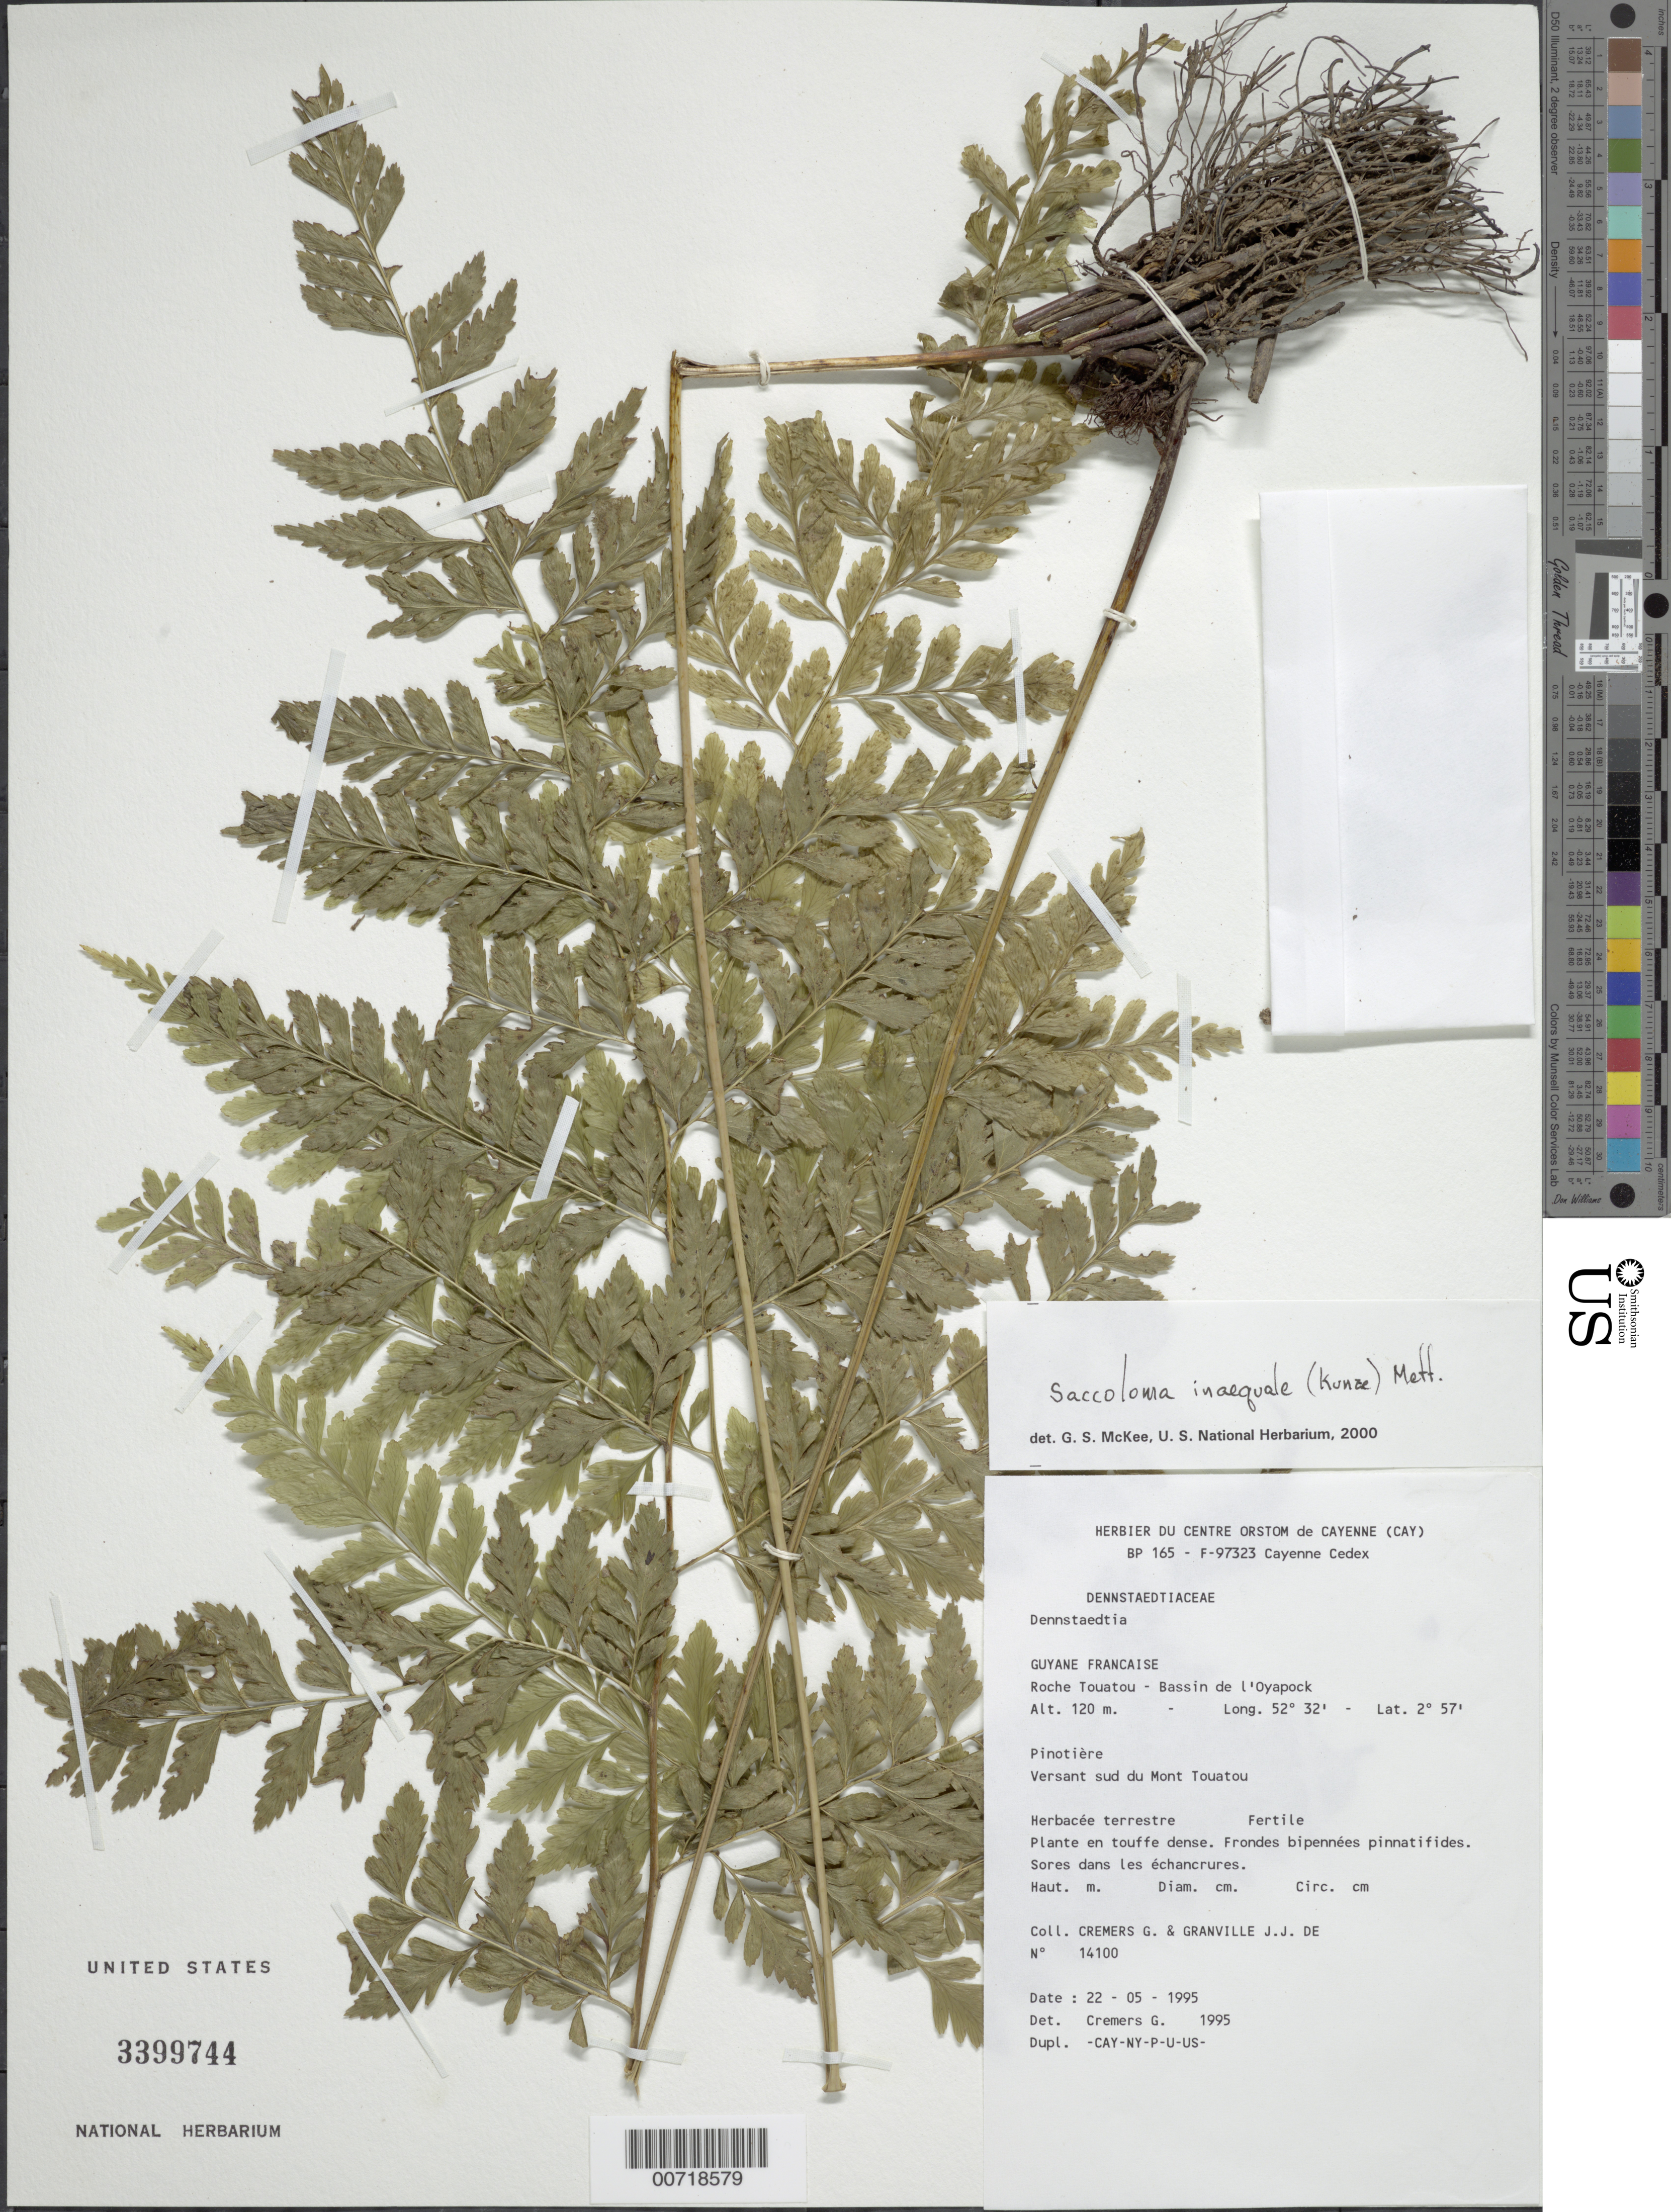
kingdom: Plantae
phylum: Tracheophyta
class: Polypodiopsida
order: Polypodiales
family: Saccolomataceae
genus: Saccoloma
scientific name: Saccoloma inaequale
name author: (Kunze) Mett.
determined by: McKee, G. S., (US), NMNH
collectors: G. Cremers & J.-J. de Granville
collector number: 14100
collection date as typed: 22-May-95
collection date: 1995-05-22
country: French Guiana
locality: Roche Touatou, Bassin de l'Oyapock, versant sud du Mont Touatou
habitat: Pinotiere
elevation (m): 120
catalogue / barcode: US 3399744